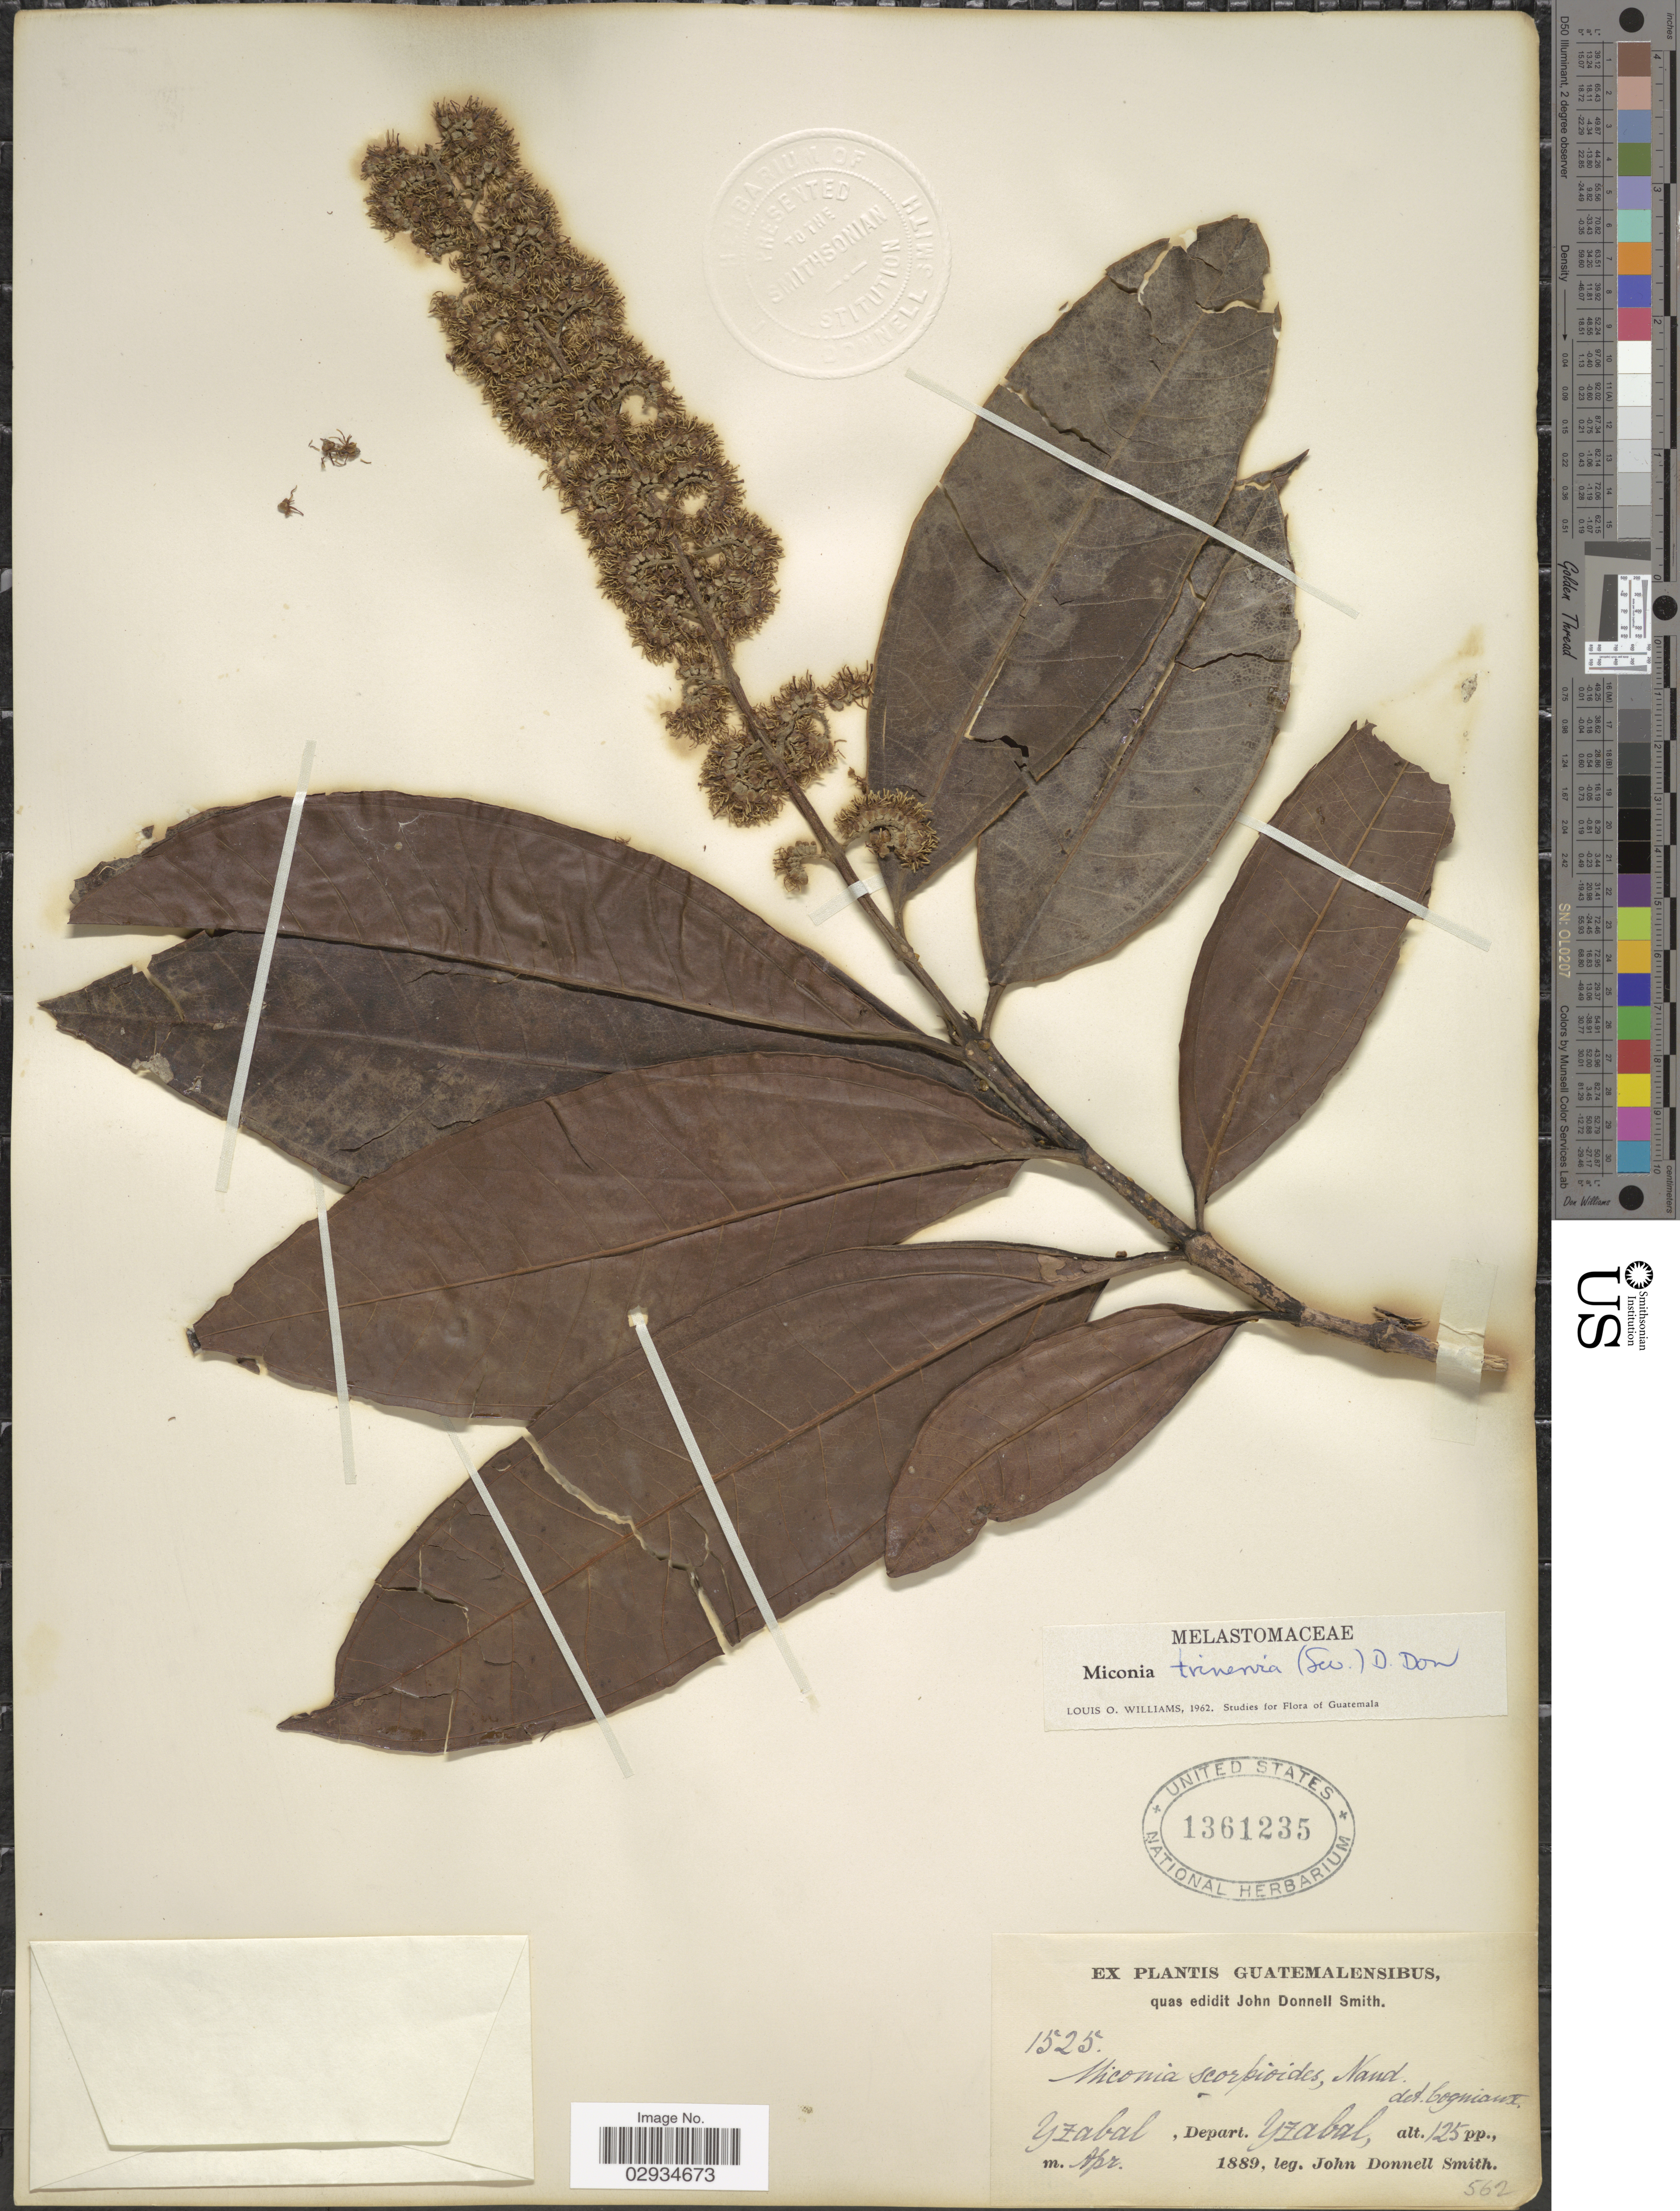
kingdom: Plantae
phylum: Tracheophyta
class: Magnoliopsida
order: Myrtales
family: Melastomataceae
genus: Miconia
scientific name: Miconia trinervia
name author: (Sw.) D. Don ex Loudon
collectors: J. Donnell Smith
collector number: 1525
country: Guatemala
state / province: Izabal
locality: Depart. Izabal.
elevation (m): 38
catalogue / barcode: US 1361235